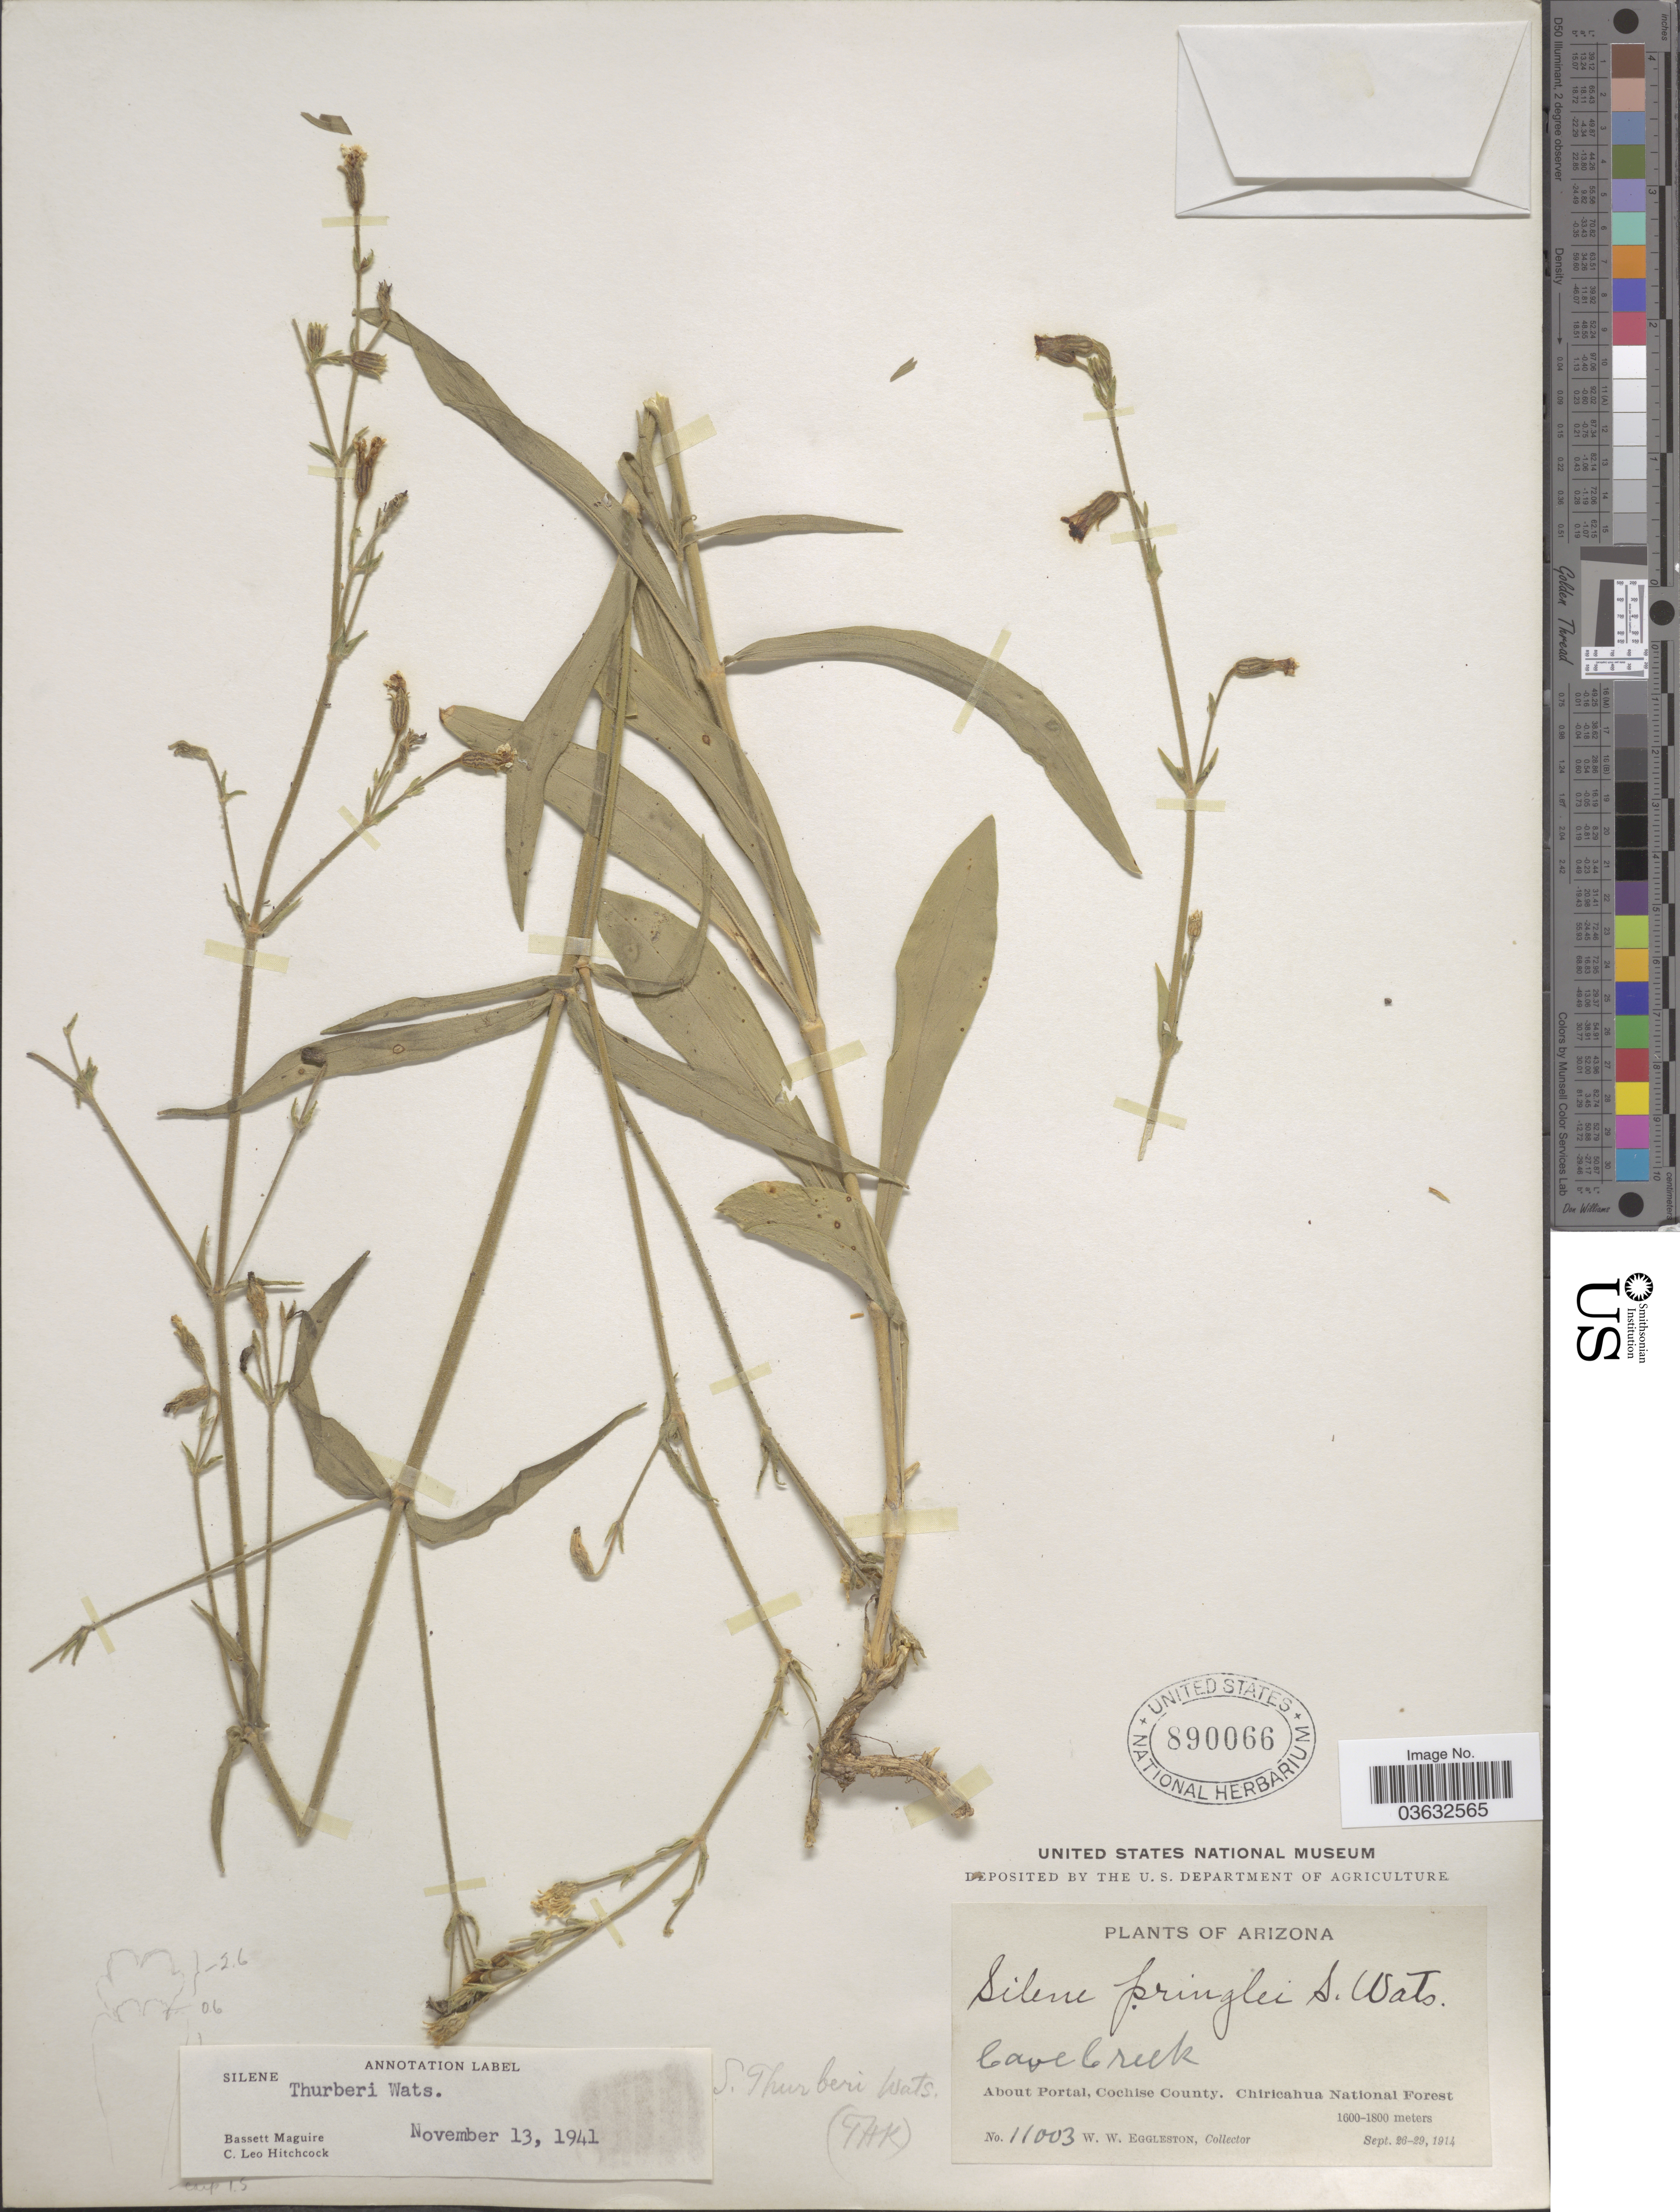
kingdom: Plantae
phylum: Tracheophyta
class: Magnoliopsida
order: Caryophyllales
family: Caryophyllaceae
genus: Silene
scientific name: Silene thurberi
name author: S. Watson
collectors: W. W. Eggleston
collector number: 11003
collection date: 1914-09-26/1914-09-29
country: United States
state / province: Arizona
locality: Cave Creek. About Portal, Cochise County, Chiricahua National Forest.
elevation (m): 1600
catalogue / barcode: US 890066